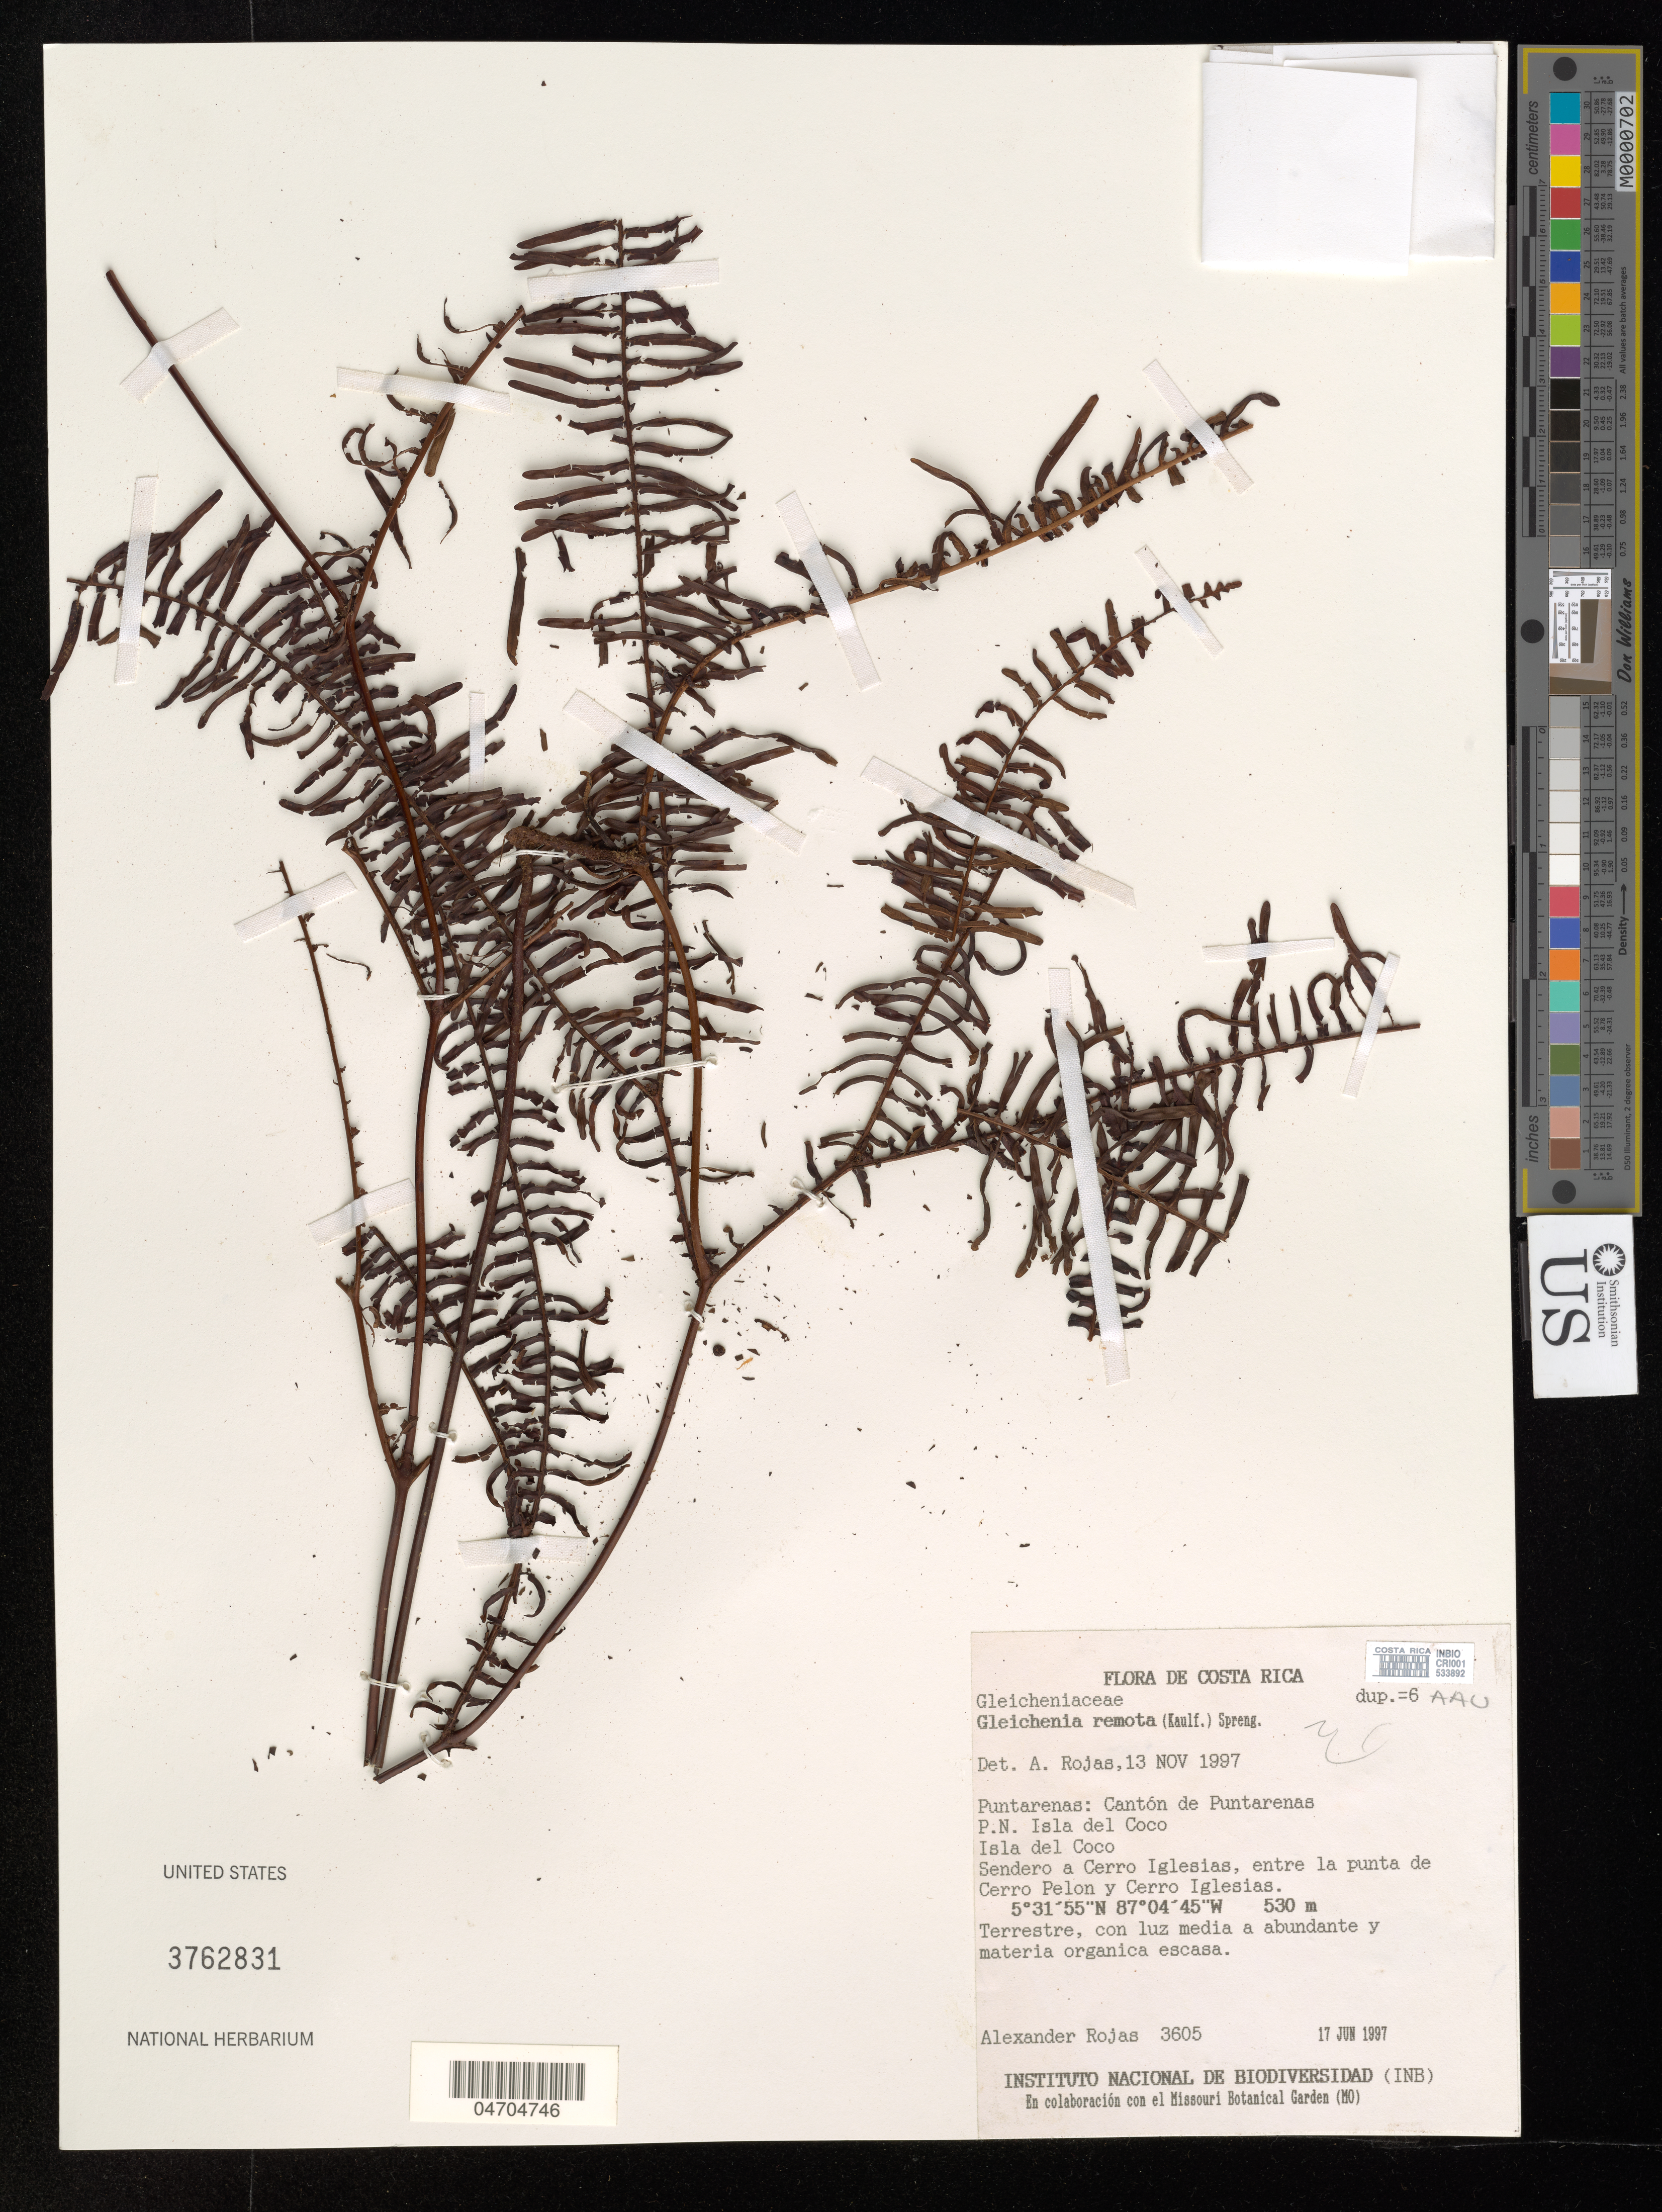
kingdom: Plantae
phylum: Tracheophyta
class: Polypodiopsida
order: Gleicheniales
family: Gleicheniaceae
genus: Sticherus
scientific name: Sticherus remotus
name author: (Kaulf.) Chrysler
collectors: A. Rojas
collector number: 3605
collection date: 1997-06-17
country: Costa Rica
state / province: Puntarenas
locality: Cantón de Puntarenas. P. N. Isla del Coco. Isla del Coco. Sendero a Cerro Iglesias, entre la punta de Cerro Pelon y Cerro Iglesias.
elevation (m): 530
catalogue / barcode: US 3762831